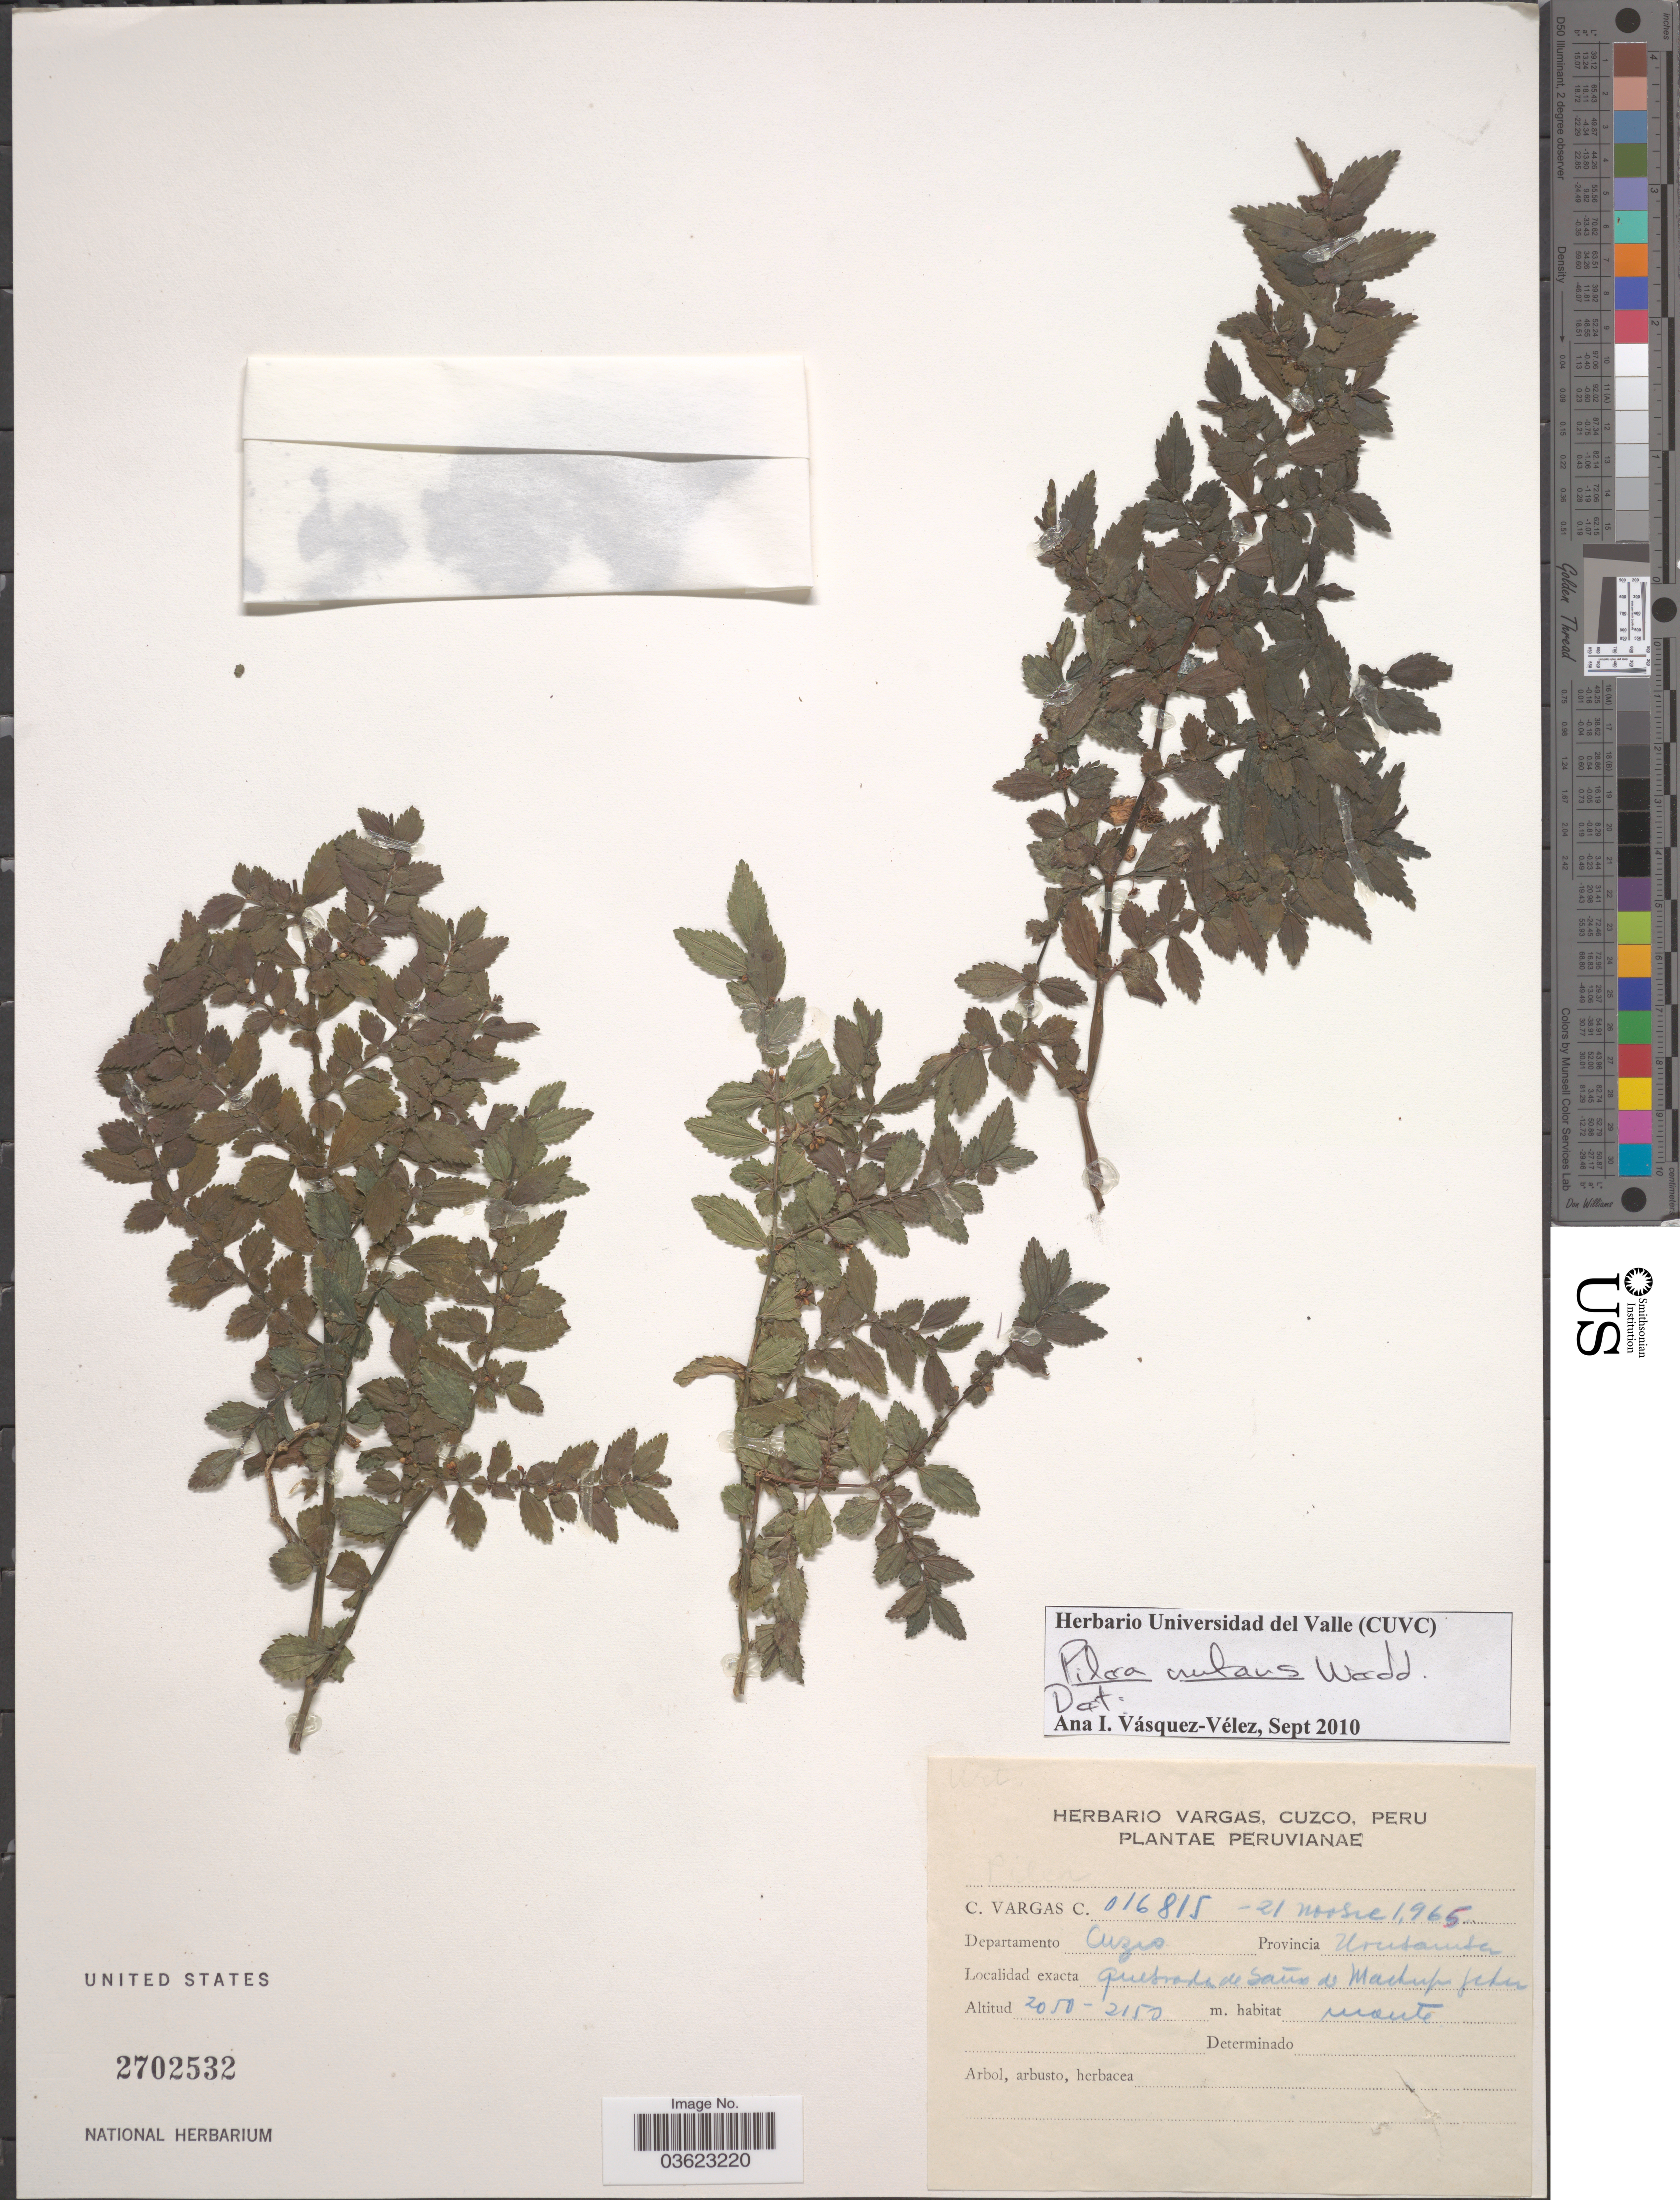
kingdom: Plantae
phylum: Tracheophyta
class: Magnoliopsida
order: Rosales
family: Urticaceae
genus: Pilea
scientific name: Pilea nutans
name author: Wedd.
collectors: C. Vargas Calderón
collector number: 016815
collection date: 1965-11-21/1965-12-21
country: Peru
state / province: Cusco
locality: Departamento Cuzco. Provincia Urubamba. Quebrada de Saño de Machupe jehen = Banos de Machupichu.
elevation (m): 2050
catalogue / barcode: US 2702532